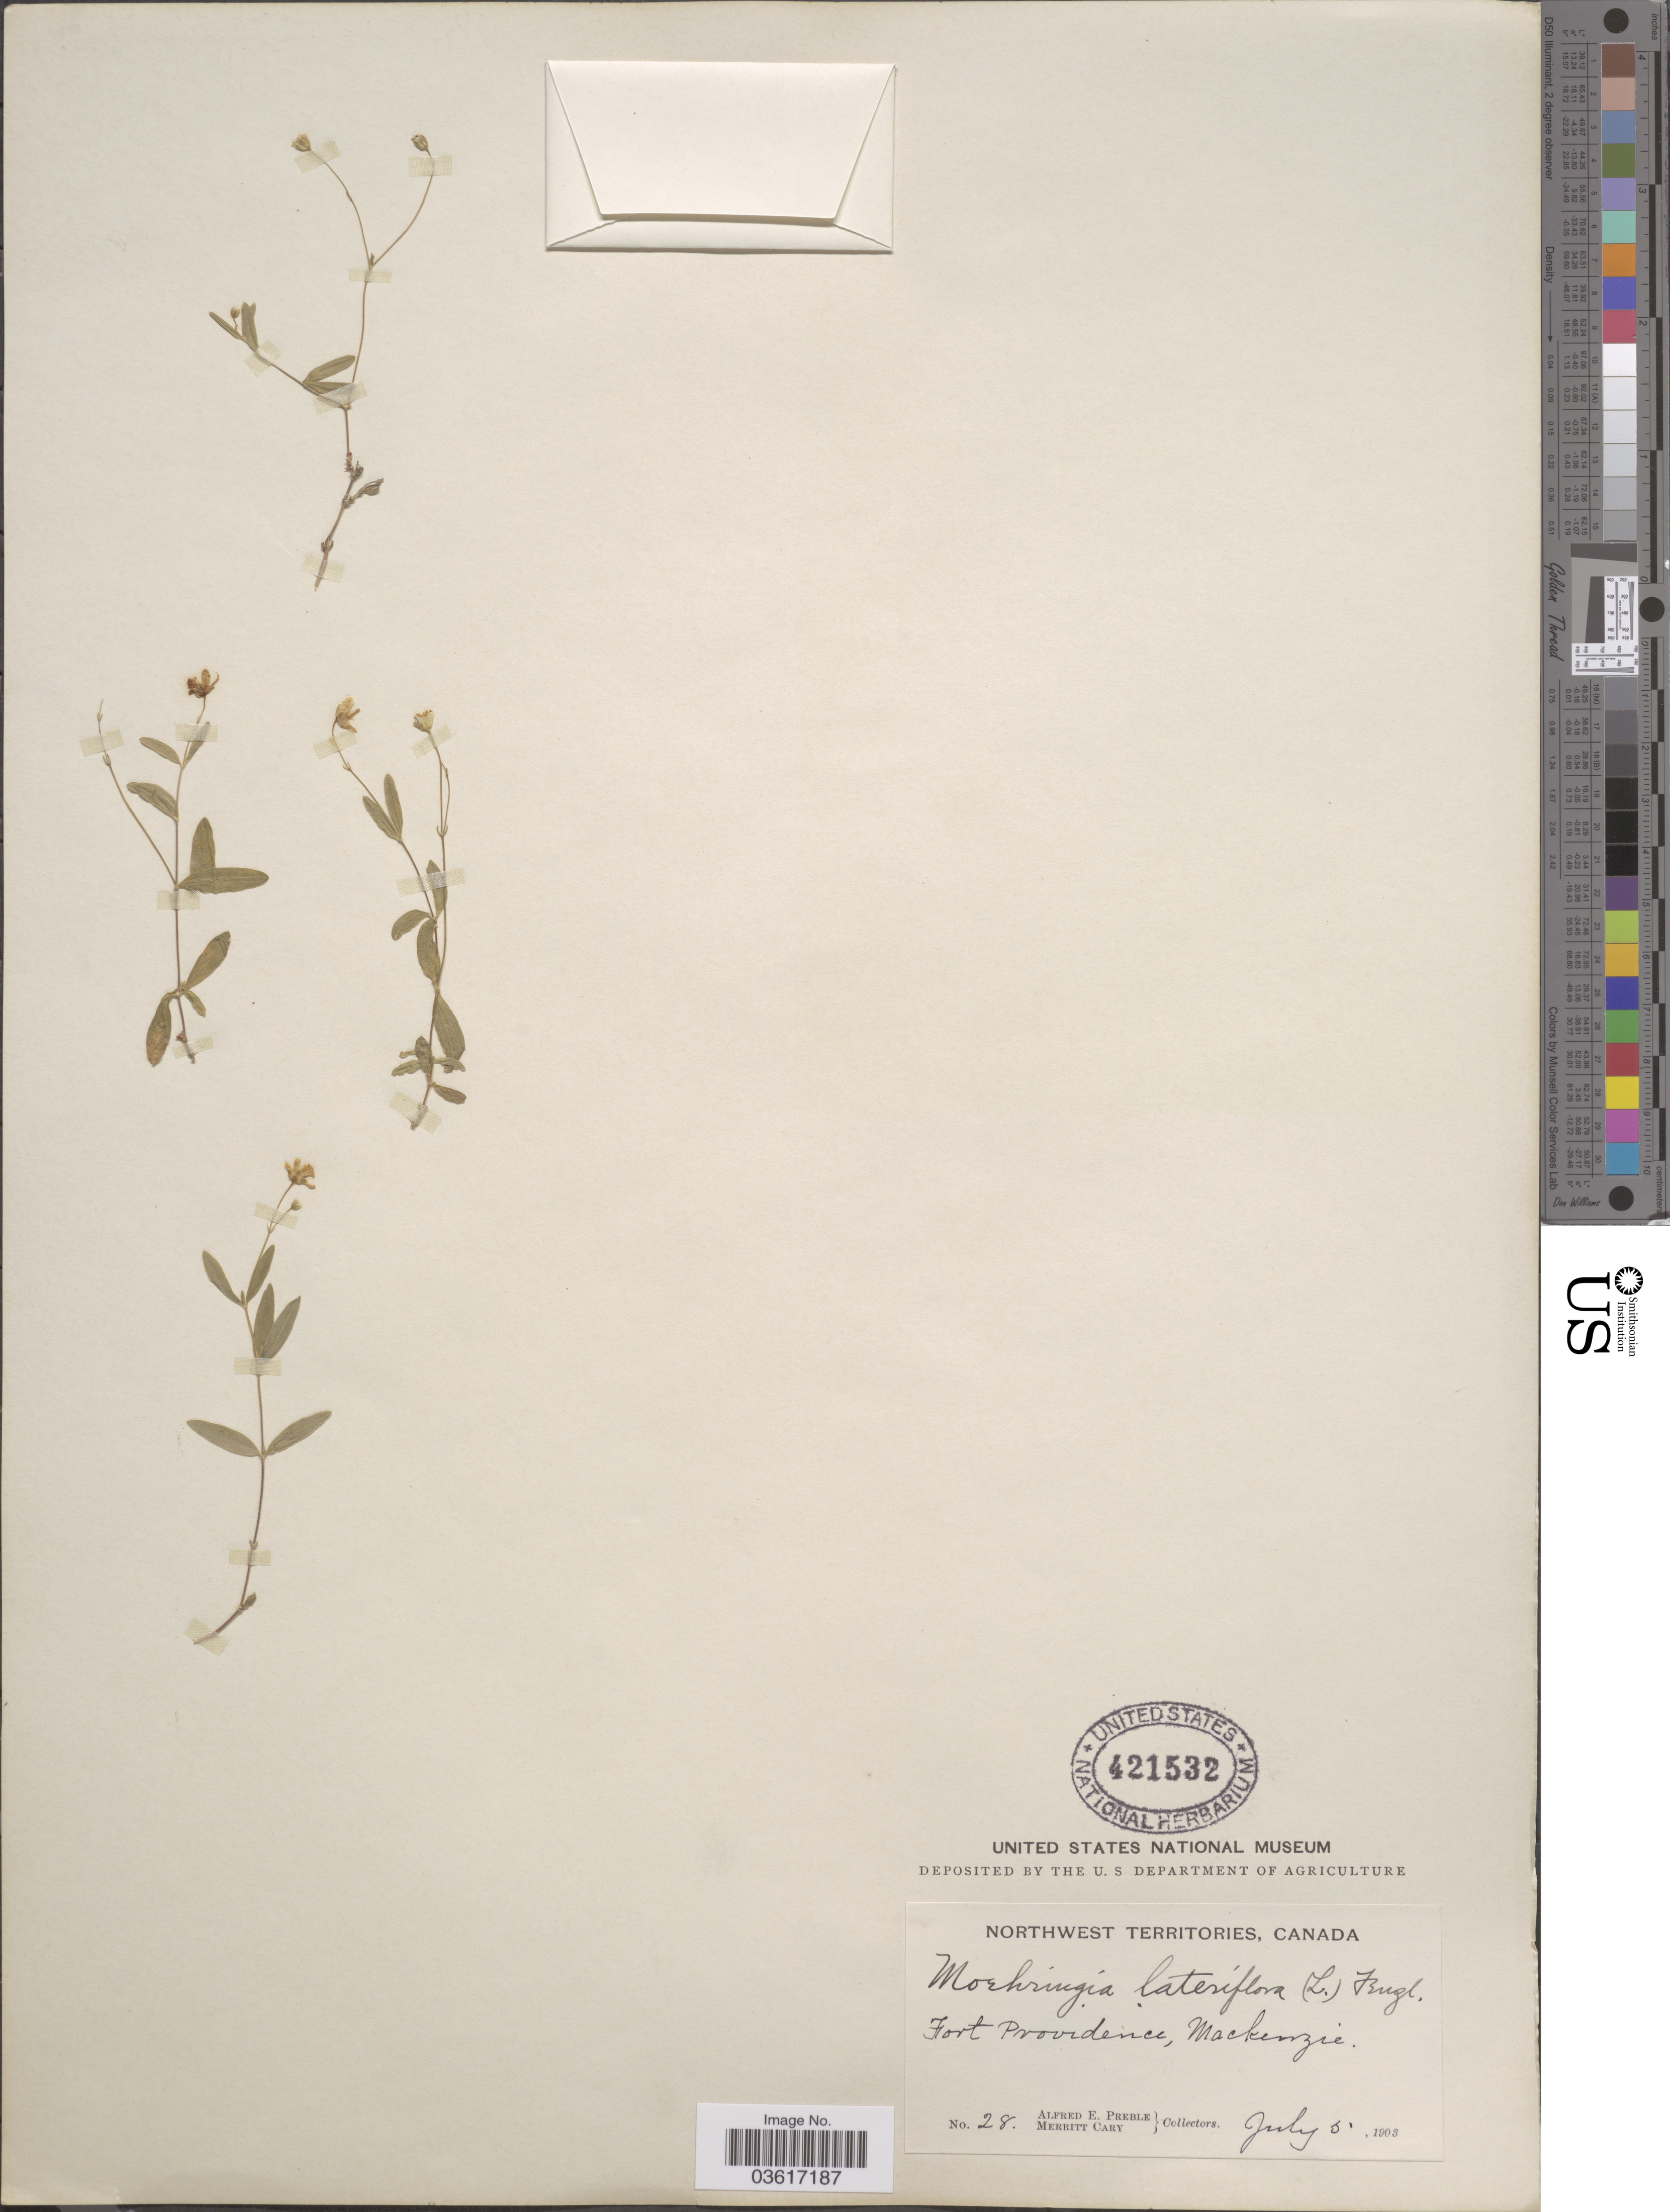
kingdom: Plantae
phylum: Tracheophyta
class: Magnoliopsida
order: Caryophyllales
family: Caryophyllaceae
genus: Moehringia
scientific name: Moehringia lateriflora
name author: (L.) Fenzl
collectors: A. Preble & M. Cary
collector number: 28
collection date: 1903-07-05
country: Canada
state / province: Northwest Territories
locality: Fort Providence, Mackenzie.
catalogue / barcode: US 421532